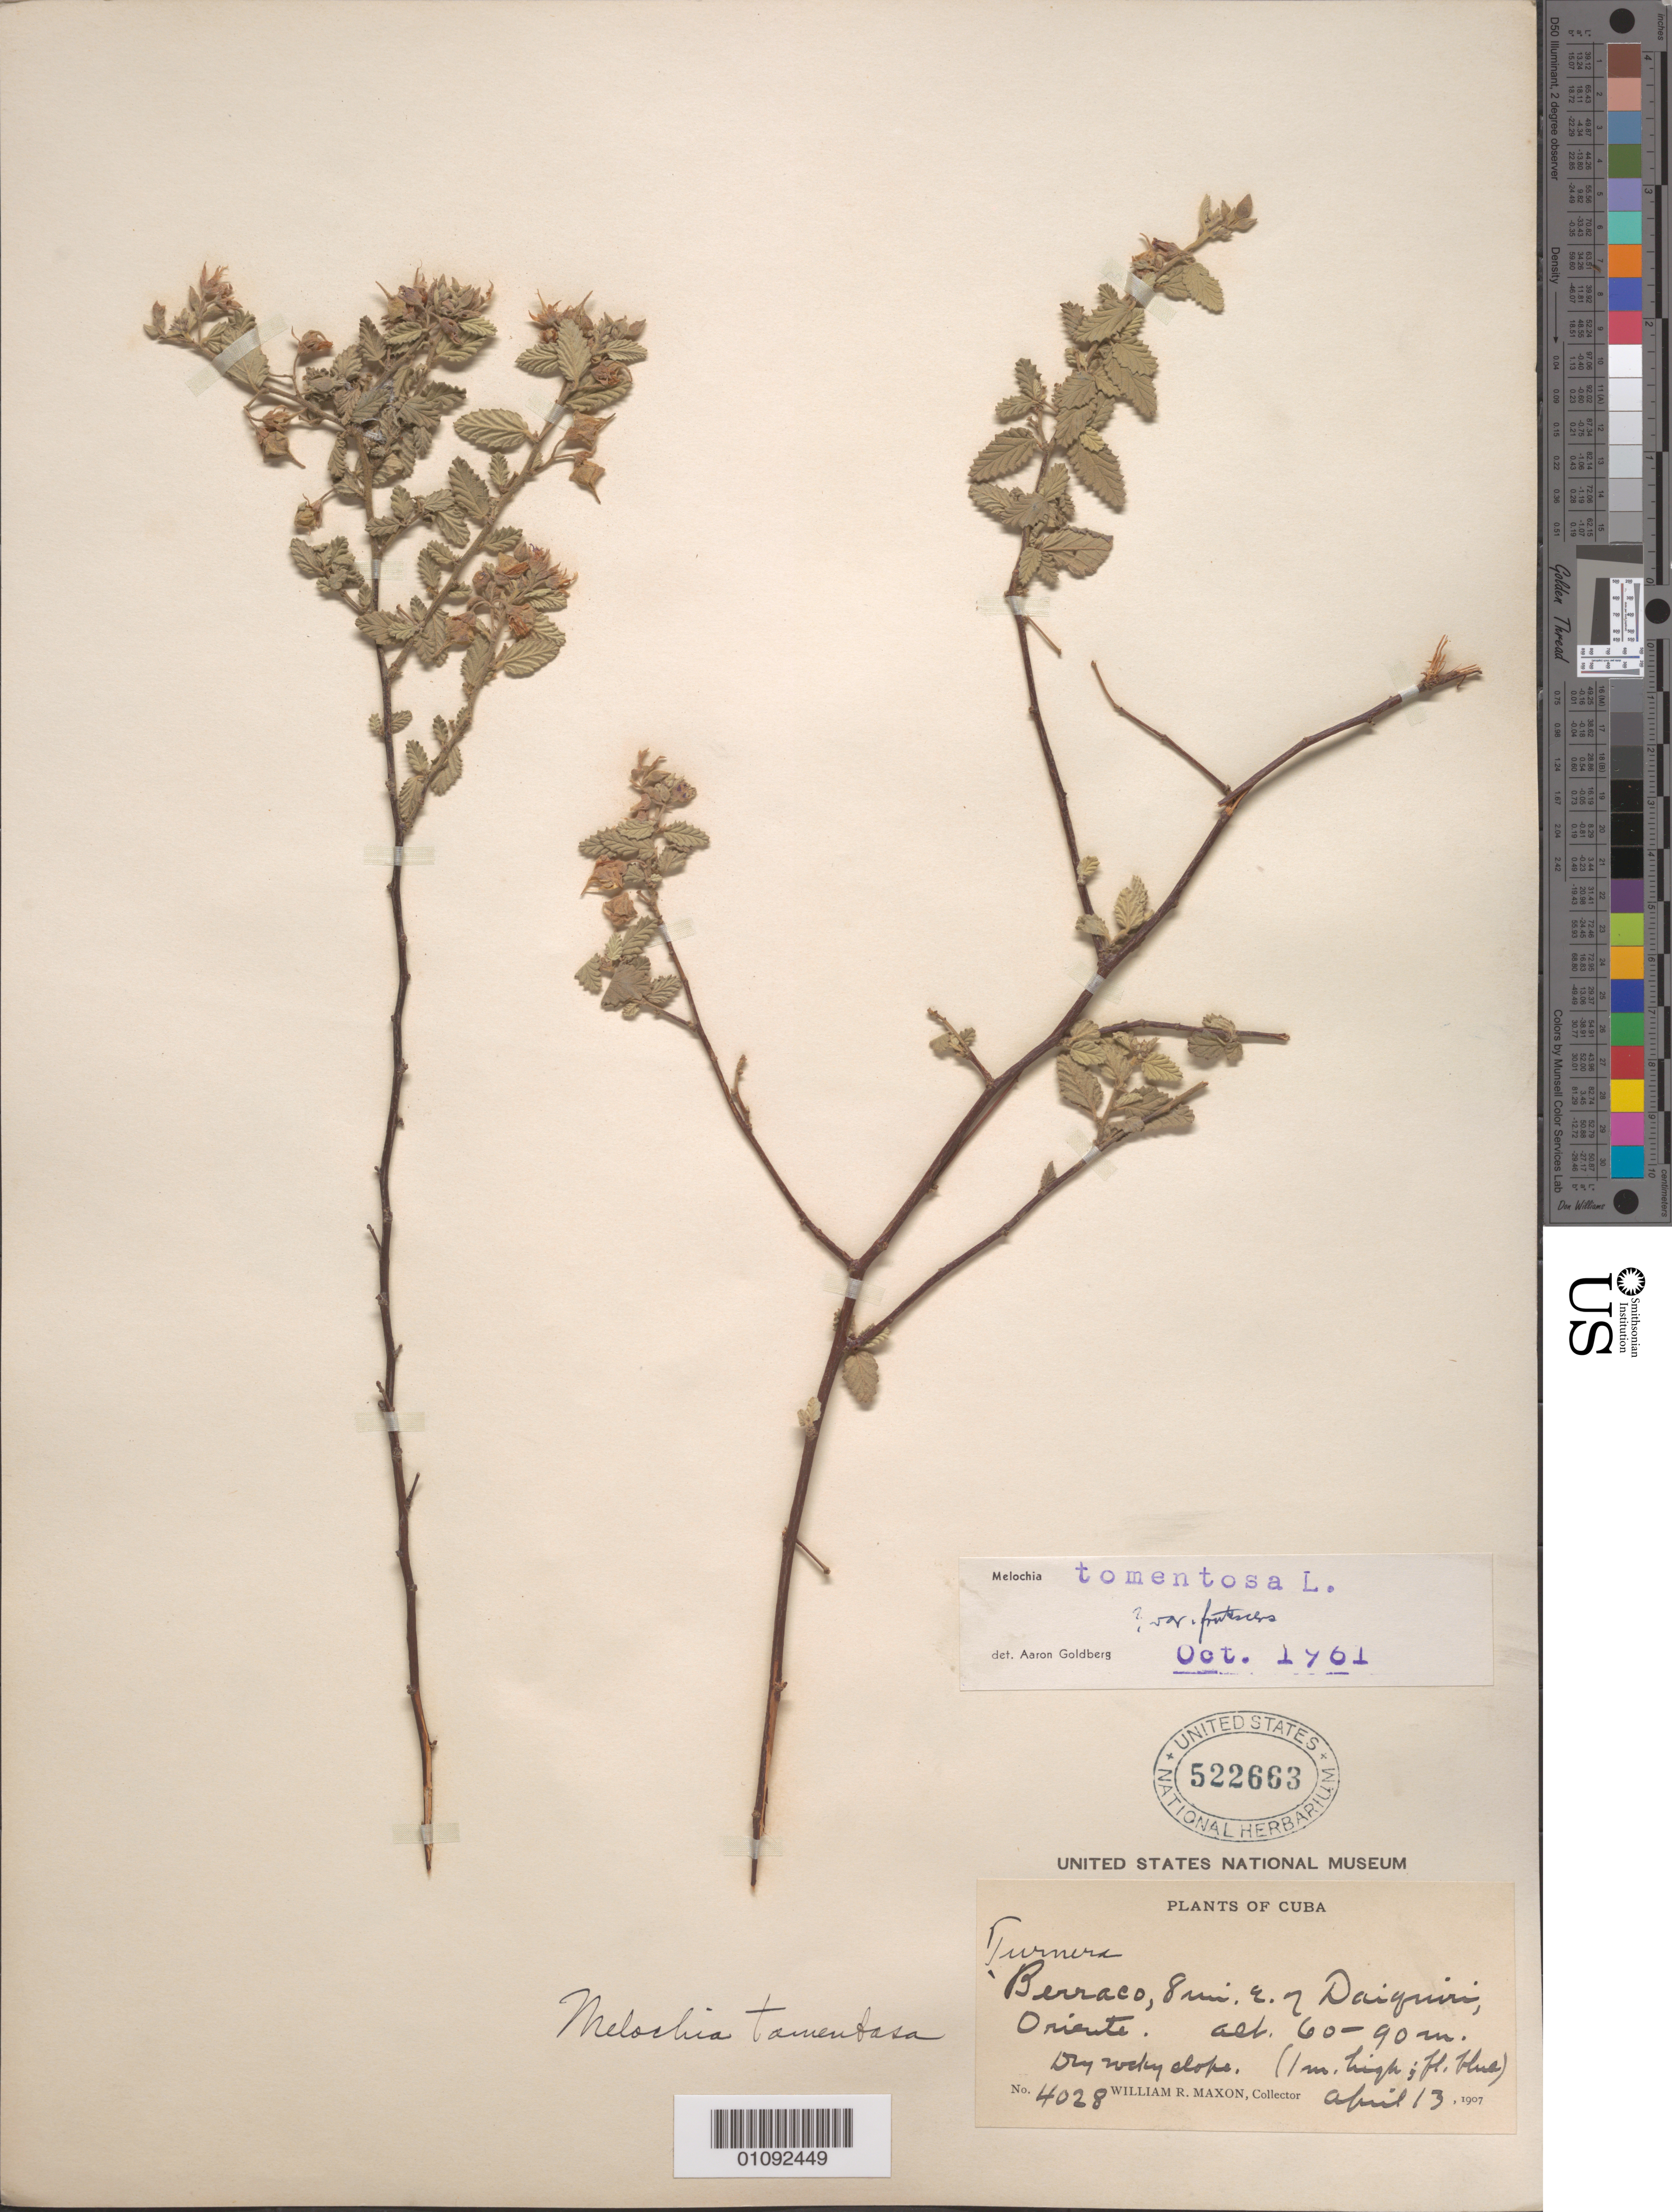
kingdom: Plantae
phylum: Tracheophyta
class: Magnoliopsida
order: Malvales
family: Malvaceae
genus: Melochia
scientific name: Melochia tomentosa var. frutescens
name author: DC.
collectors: W. R. Maxon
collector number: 4028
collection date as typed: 13 Apr 1907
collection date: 1907-04-13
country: Cuba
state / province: Santiago de Cuba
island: Cuba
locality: Berraco, 8 mi NE of Daiquiri, Oriente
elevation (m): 60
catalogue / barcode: US 522663